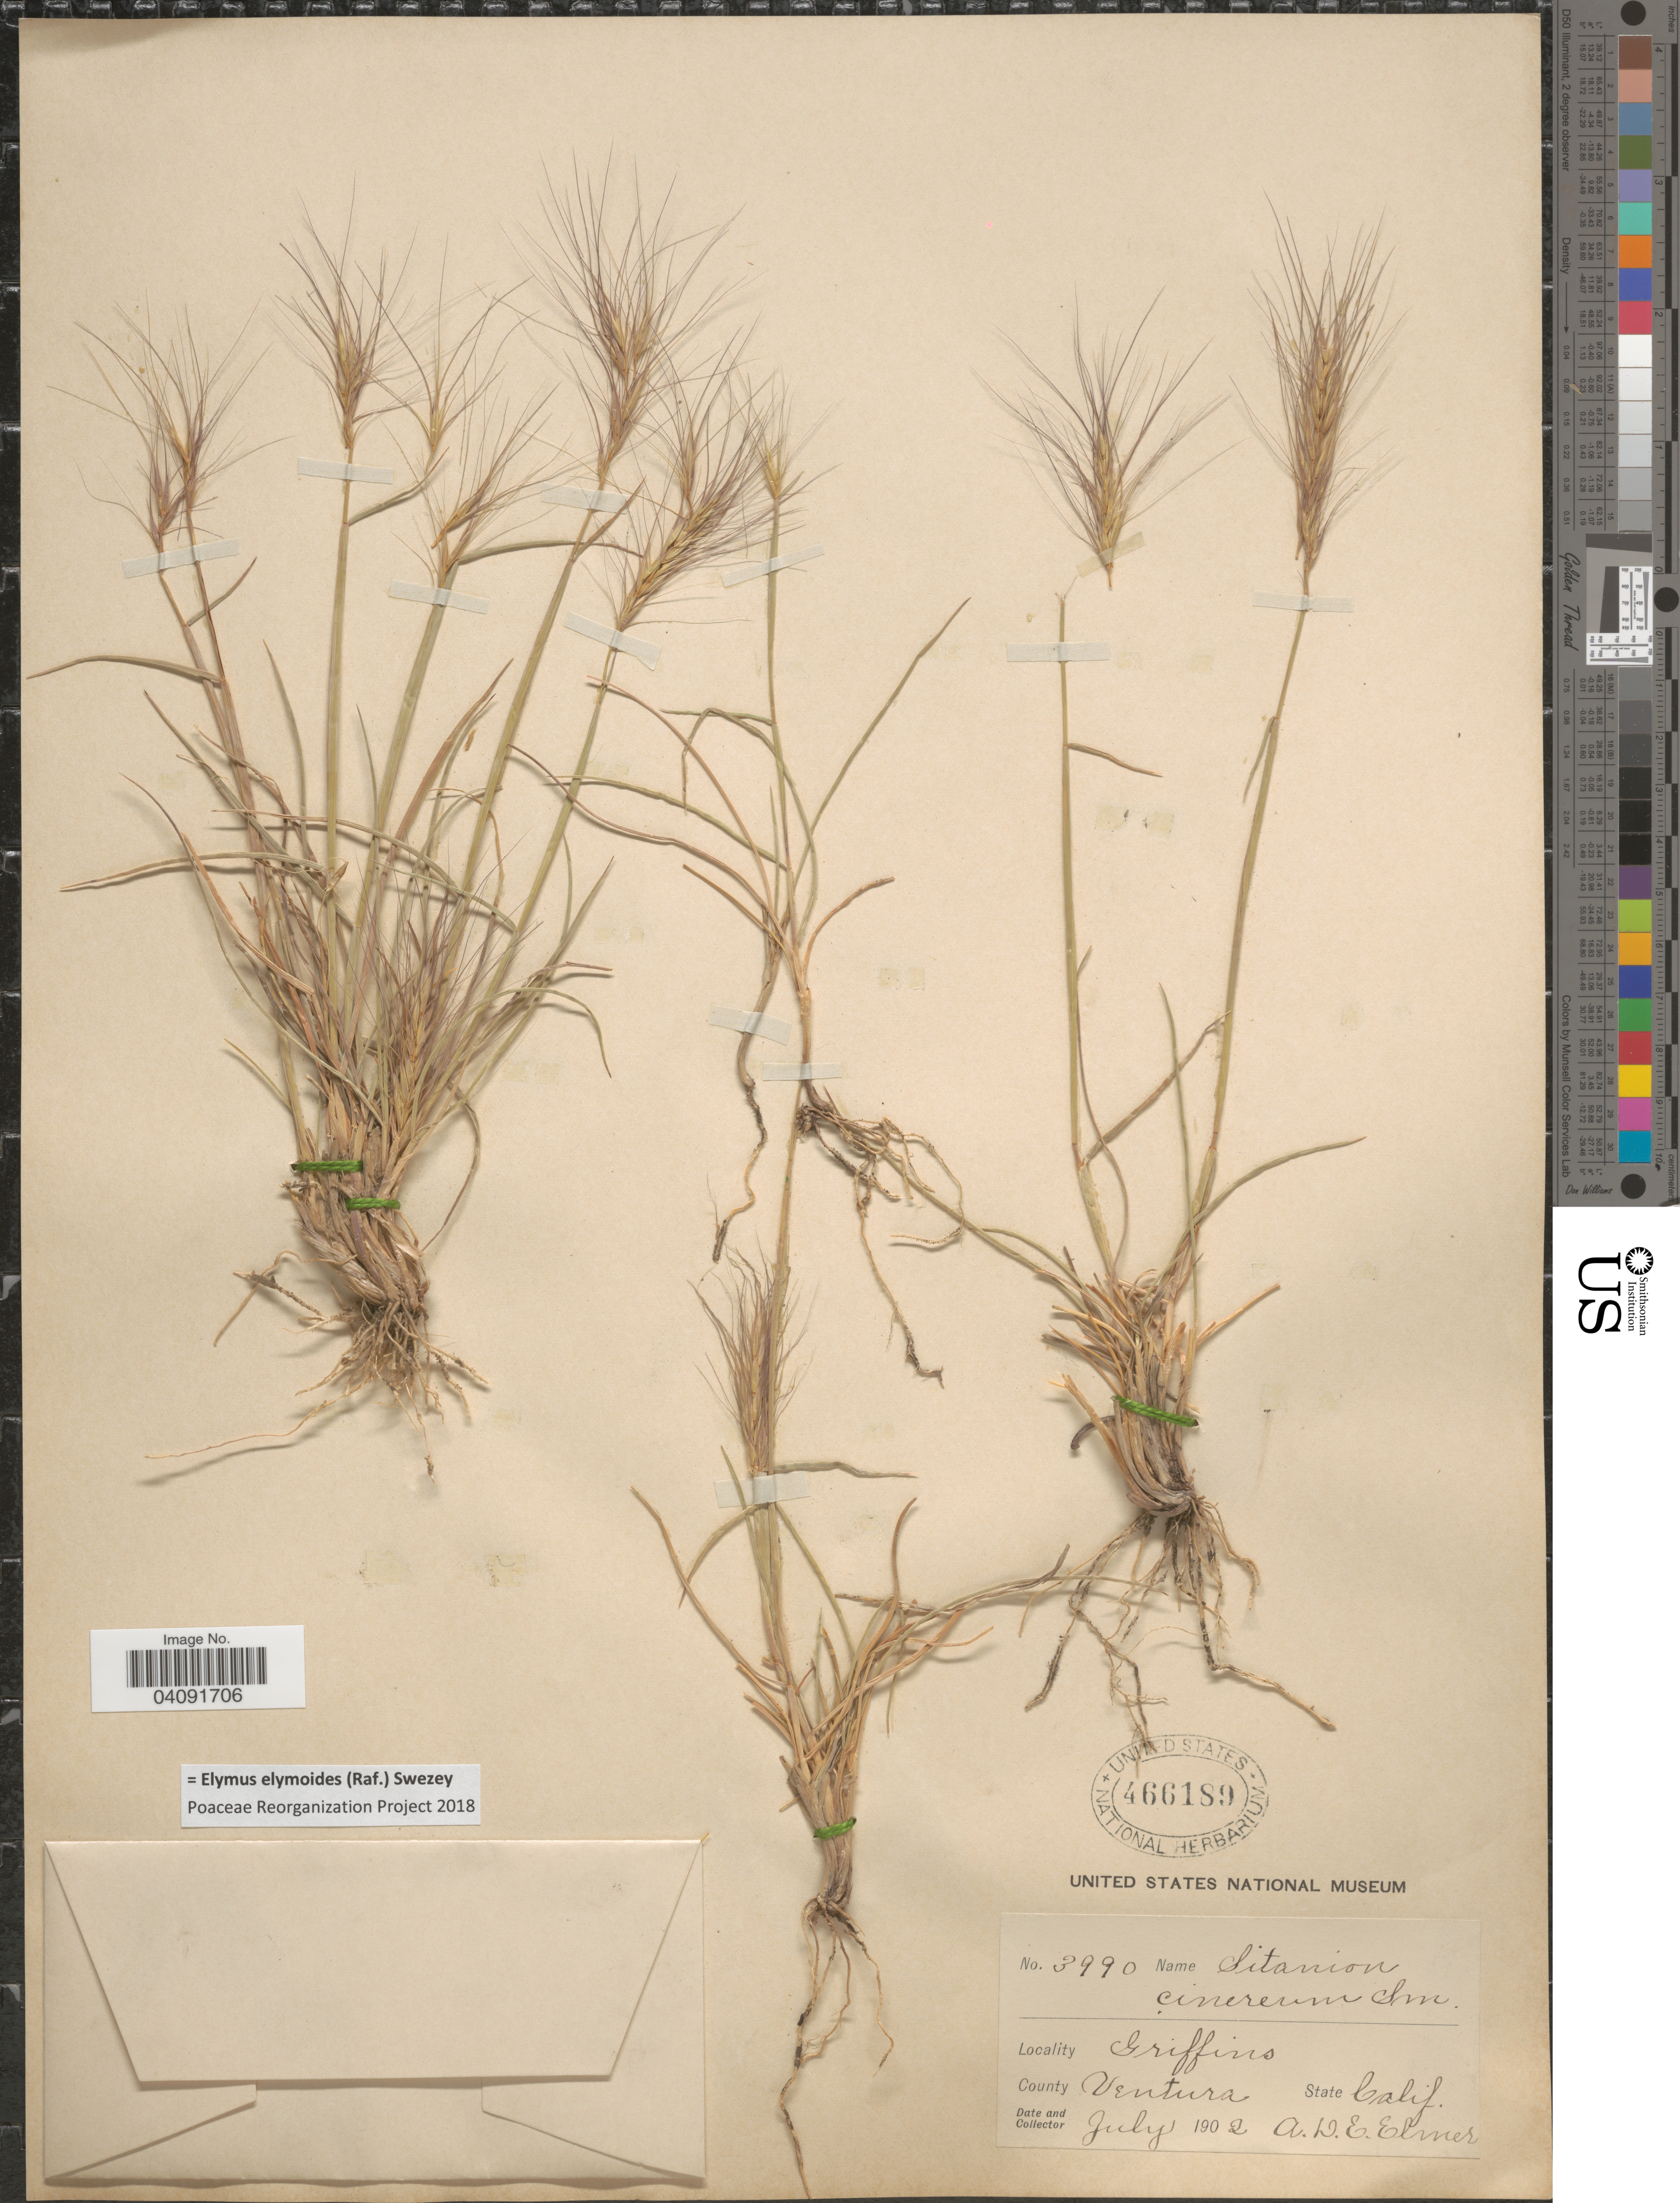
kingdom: Plantae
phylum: Tracheophyta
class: Liliopsida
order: Poales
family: Poaceae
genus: Elymus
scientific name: Elymus elymoides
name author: (Raf.) Swezey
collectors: A. D. E. Elmer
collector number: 3990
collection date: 1902-07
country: United States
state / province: California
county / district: Ventura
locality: Griffins. County Ventura.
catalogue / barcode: US 466189